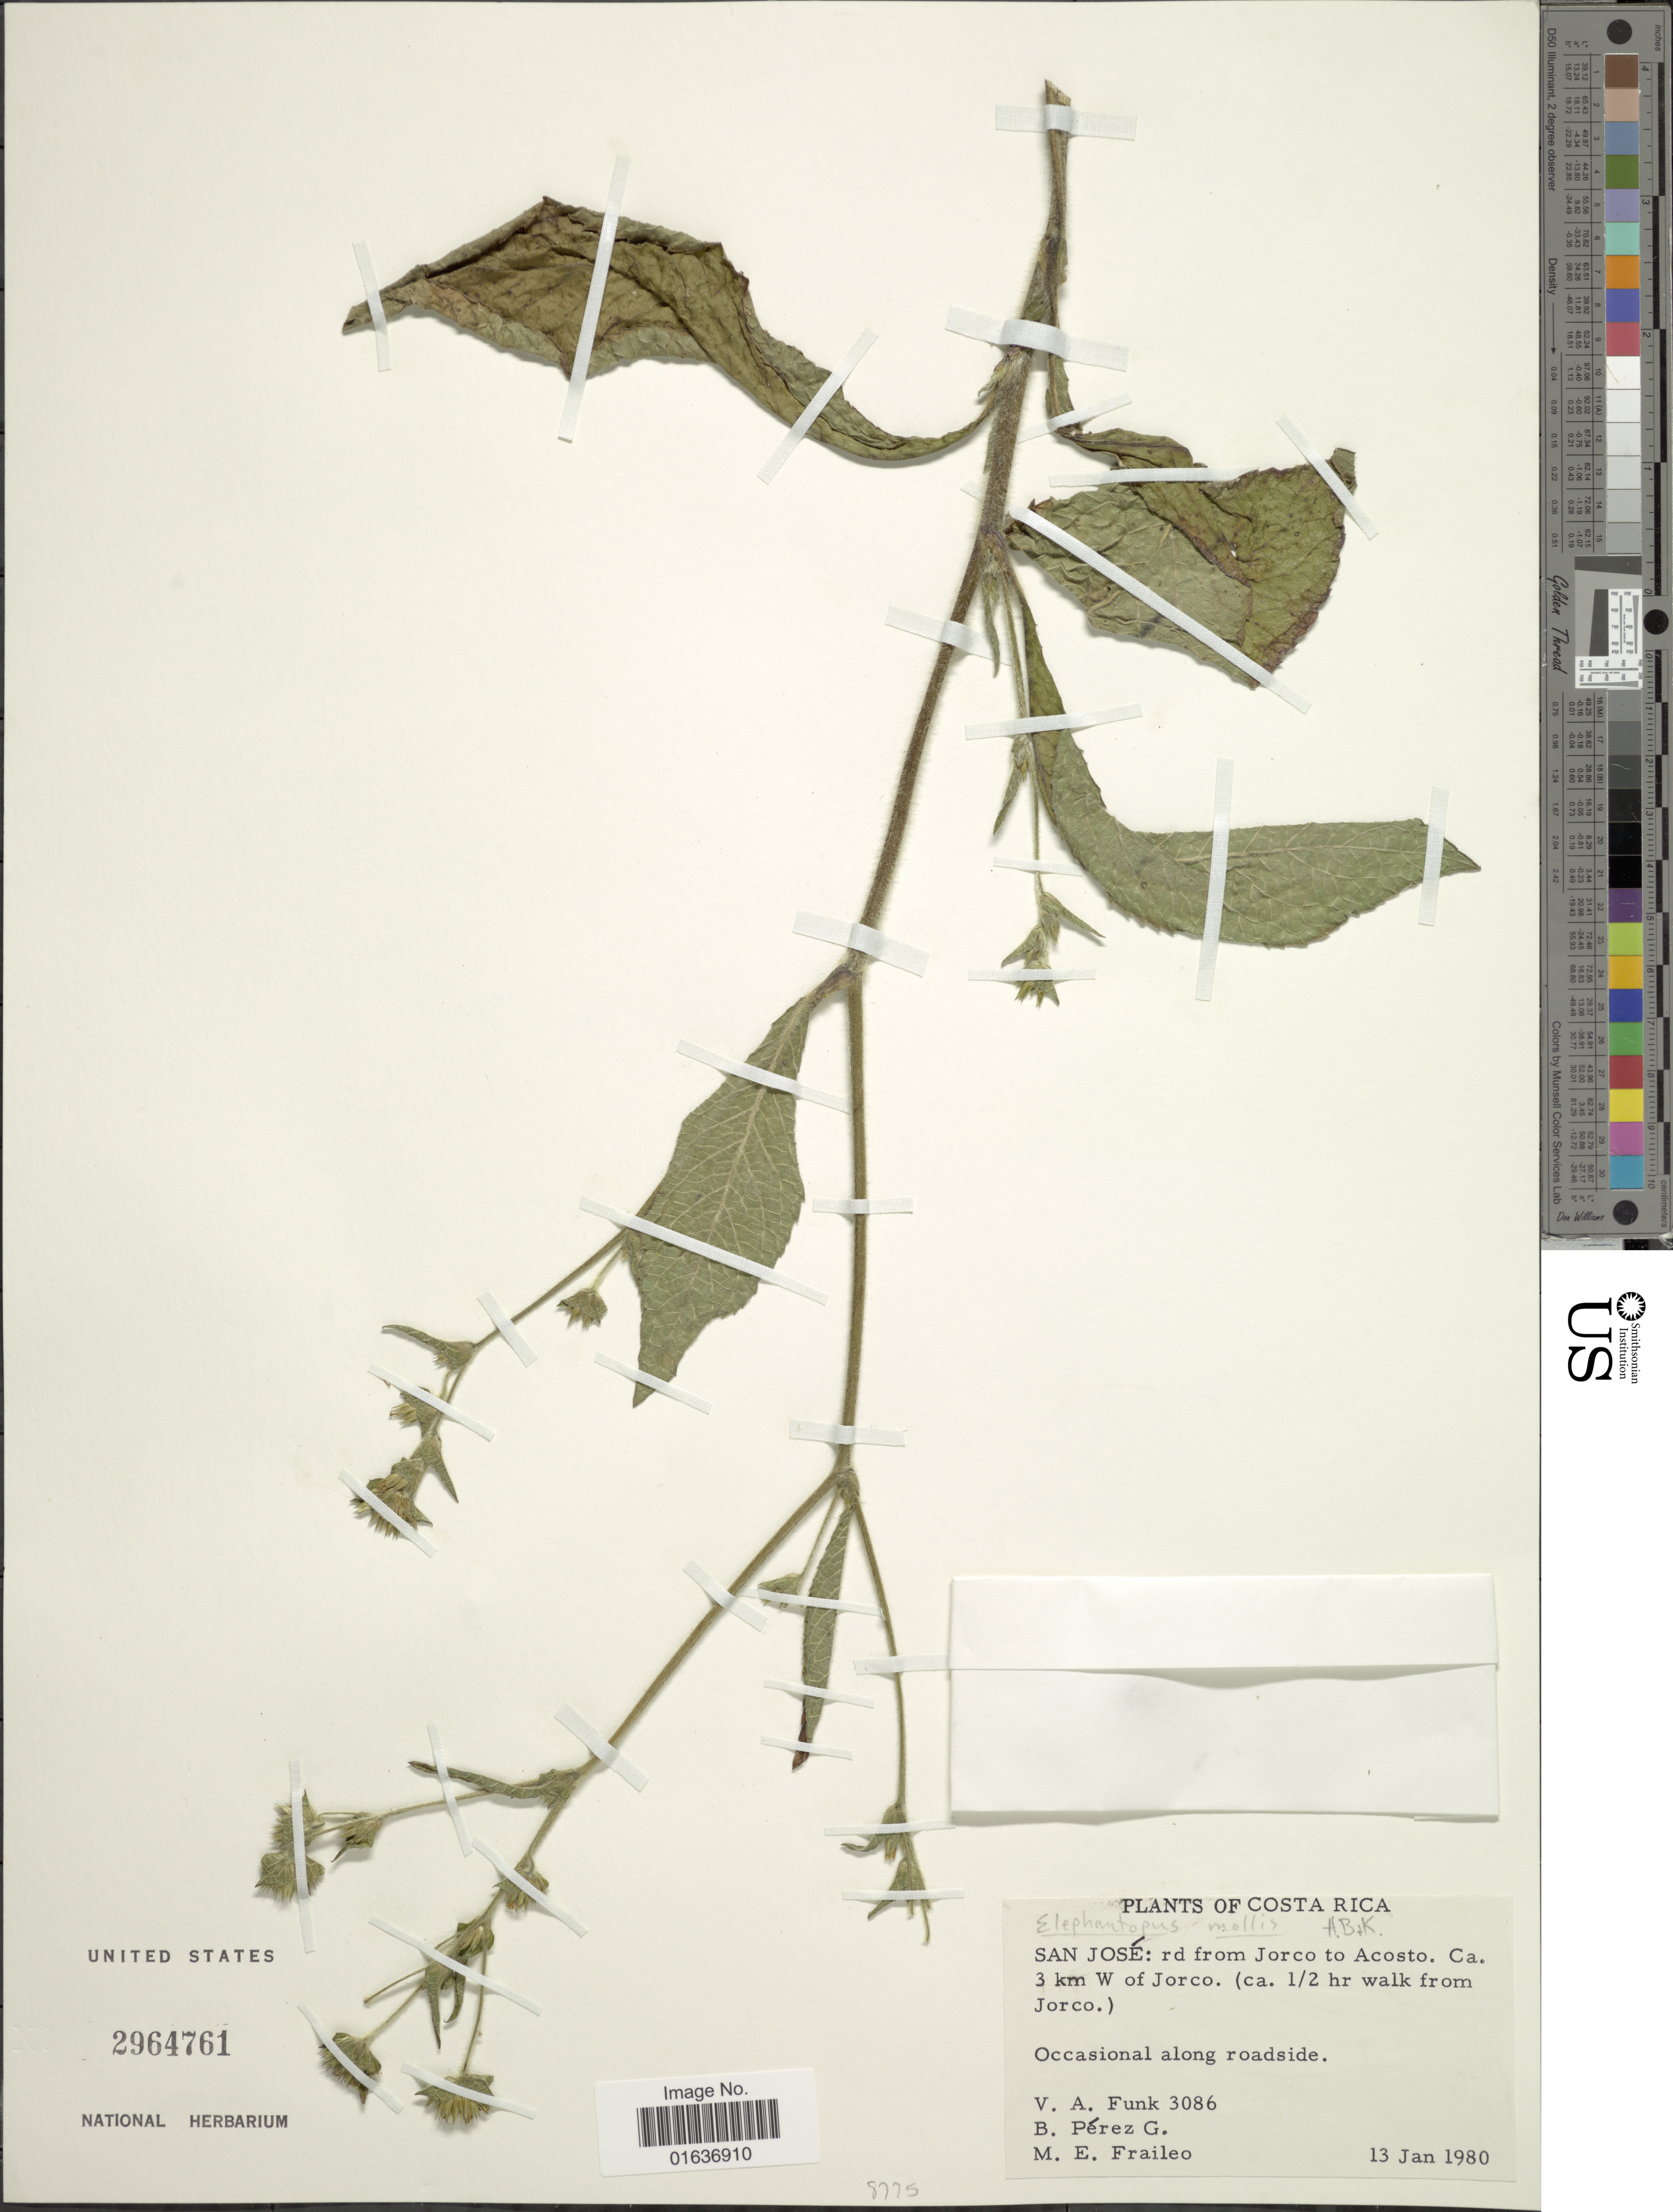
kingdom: Plantae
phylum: Tracheophyta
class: Magnoliopsida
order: Asterales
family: Asteraceae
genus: Elephantopus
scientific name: Elephantopus mollis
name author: Kunth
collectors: V. Funk, B. Perez G. & G. M. Fraileo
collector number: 3086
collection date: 1980-01-13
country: Costa Rica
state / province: San José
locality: Rd from Jorco to Acosto, ca. 3 km W of Jorco. (ca. 1/2 hr walk from Jorco)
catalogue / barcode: US 2964761